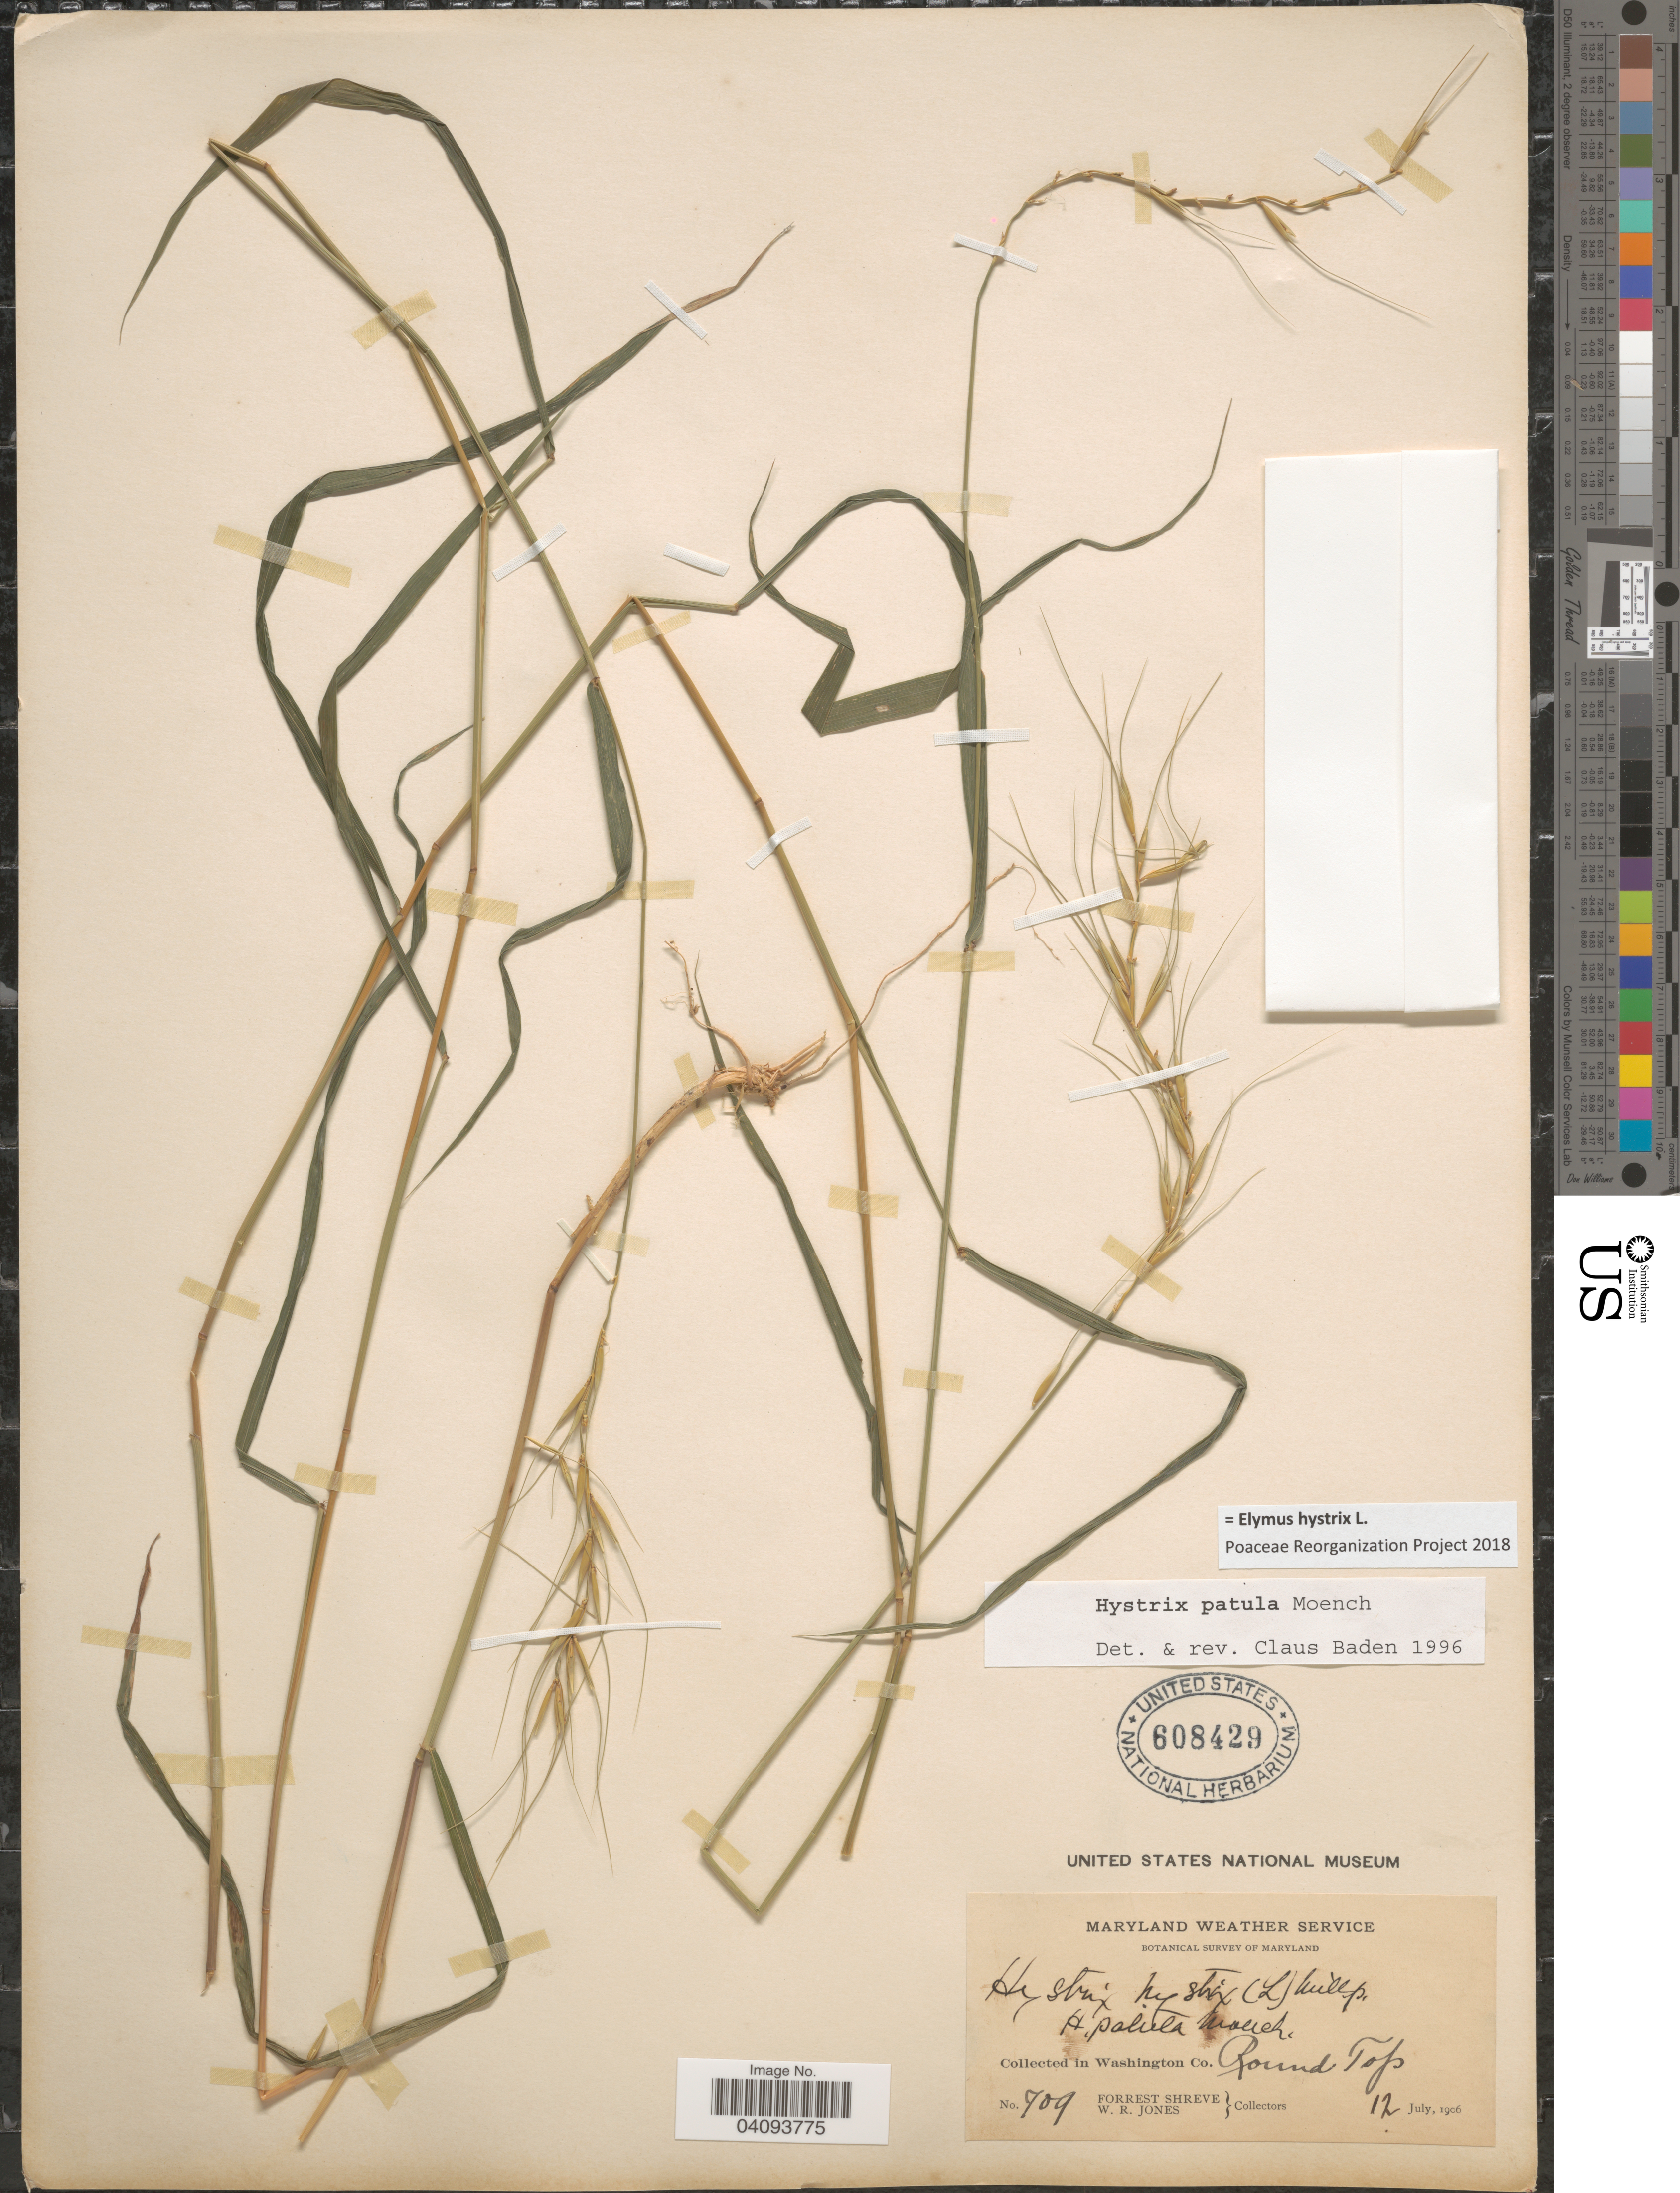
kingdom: Plantae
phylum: Tracheophyta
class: Liliopsida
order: Poales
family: Poaceae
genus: Elymus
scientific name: Elymus hystrix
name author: L.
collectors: F. Shreve & W. R. Jones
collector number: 709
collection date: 1906-07-12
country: United States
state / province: Maryland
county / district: Washngton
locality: Botanical Survey of Maryland. In Washington Co. Round Top.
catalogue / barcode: US 608429